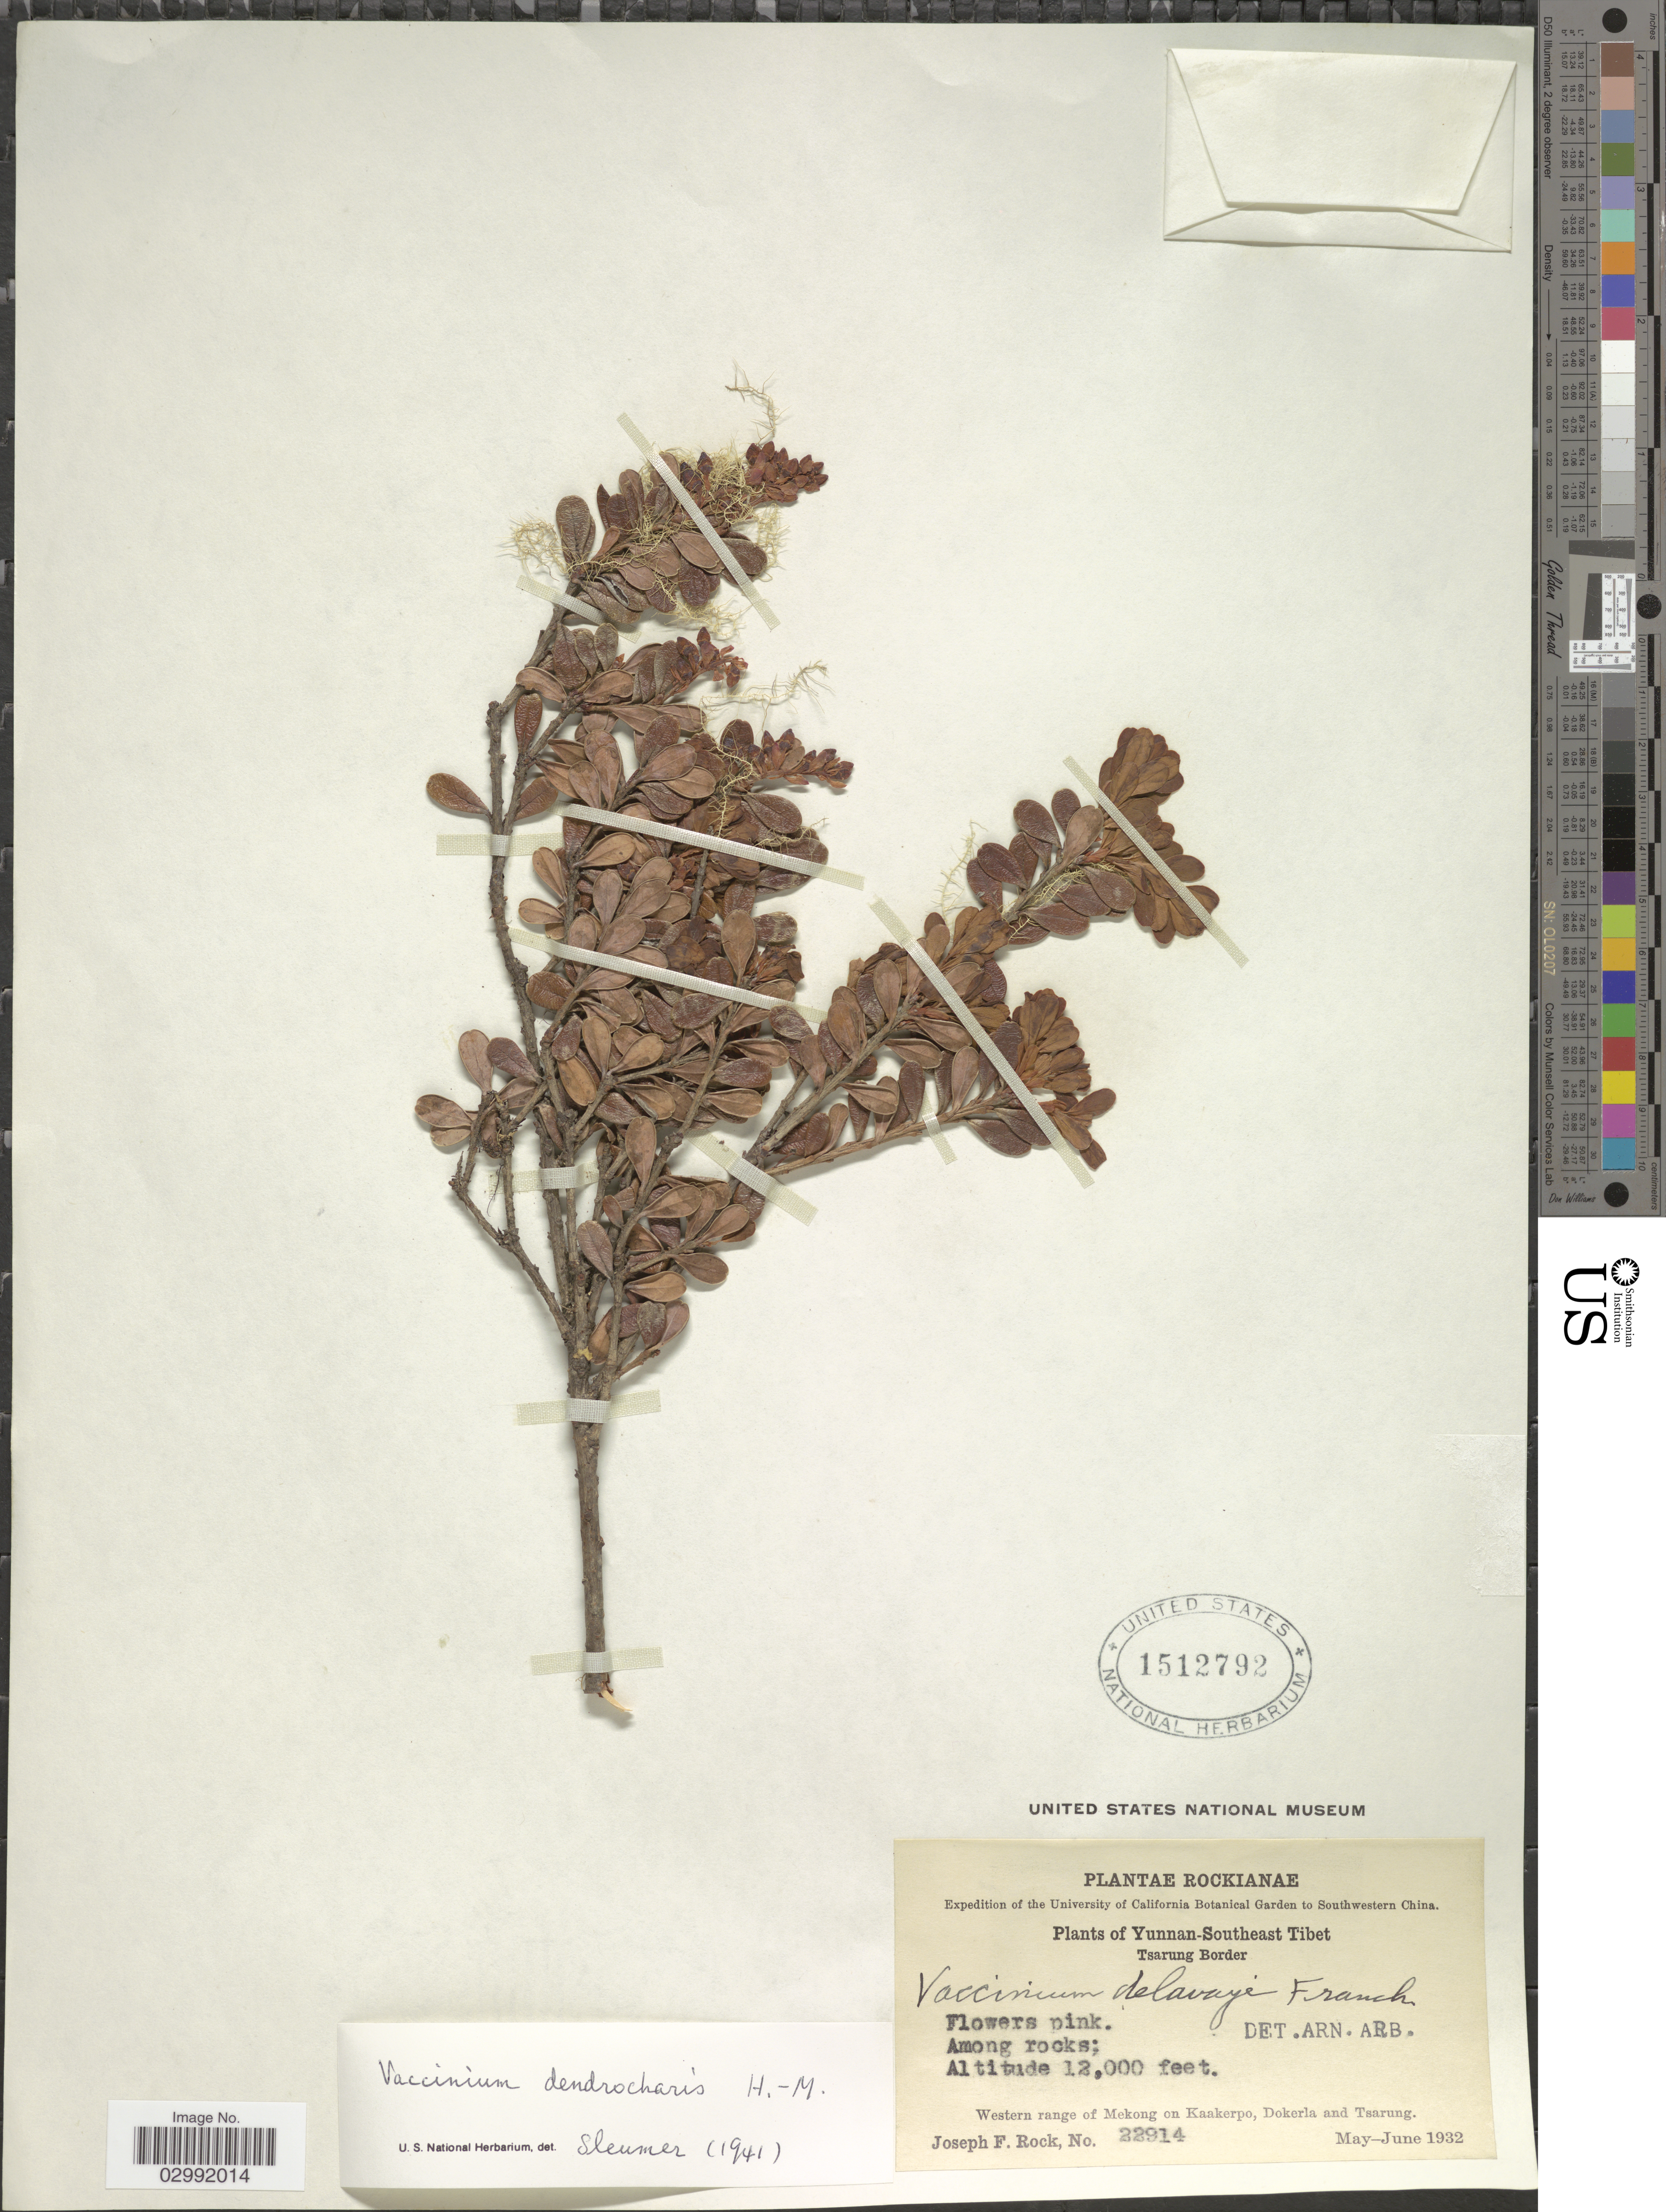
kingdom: Plantae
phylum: Tracheophyta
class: Magnoliopsida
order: Ericales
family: Ericaceae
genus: Vaccinium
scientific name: Vaccinium dendrocharis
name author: Hand.-Mazz.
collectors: J. F. Rock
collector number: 22914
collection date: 1932-05/1932-06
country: China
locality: Yunnan-Southeast Tibet, Tsarung Border, Western range of Mekong on Kaakerpo, Dokerla and Tsarung. Southwestern China.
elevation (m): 3658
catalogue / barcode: US 1512792